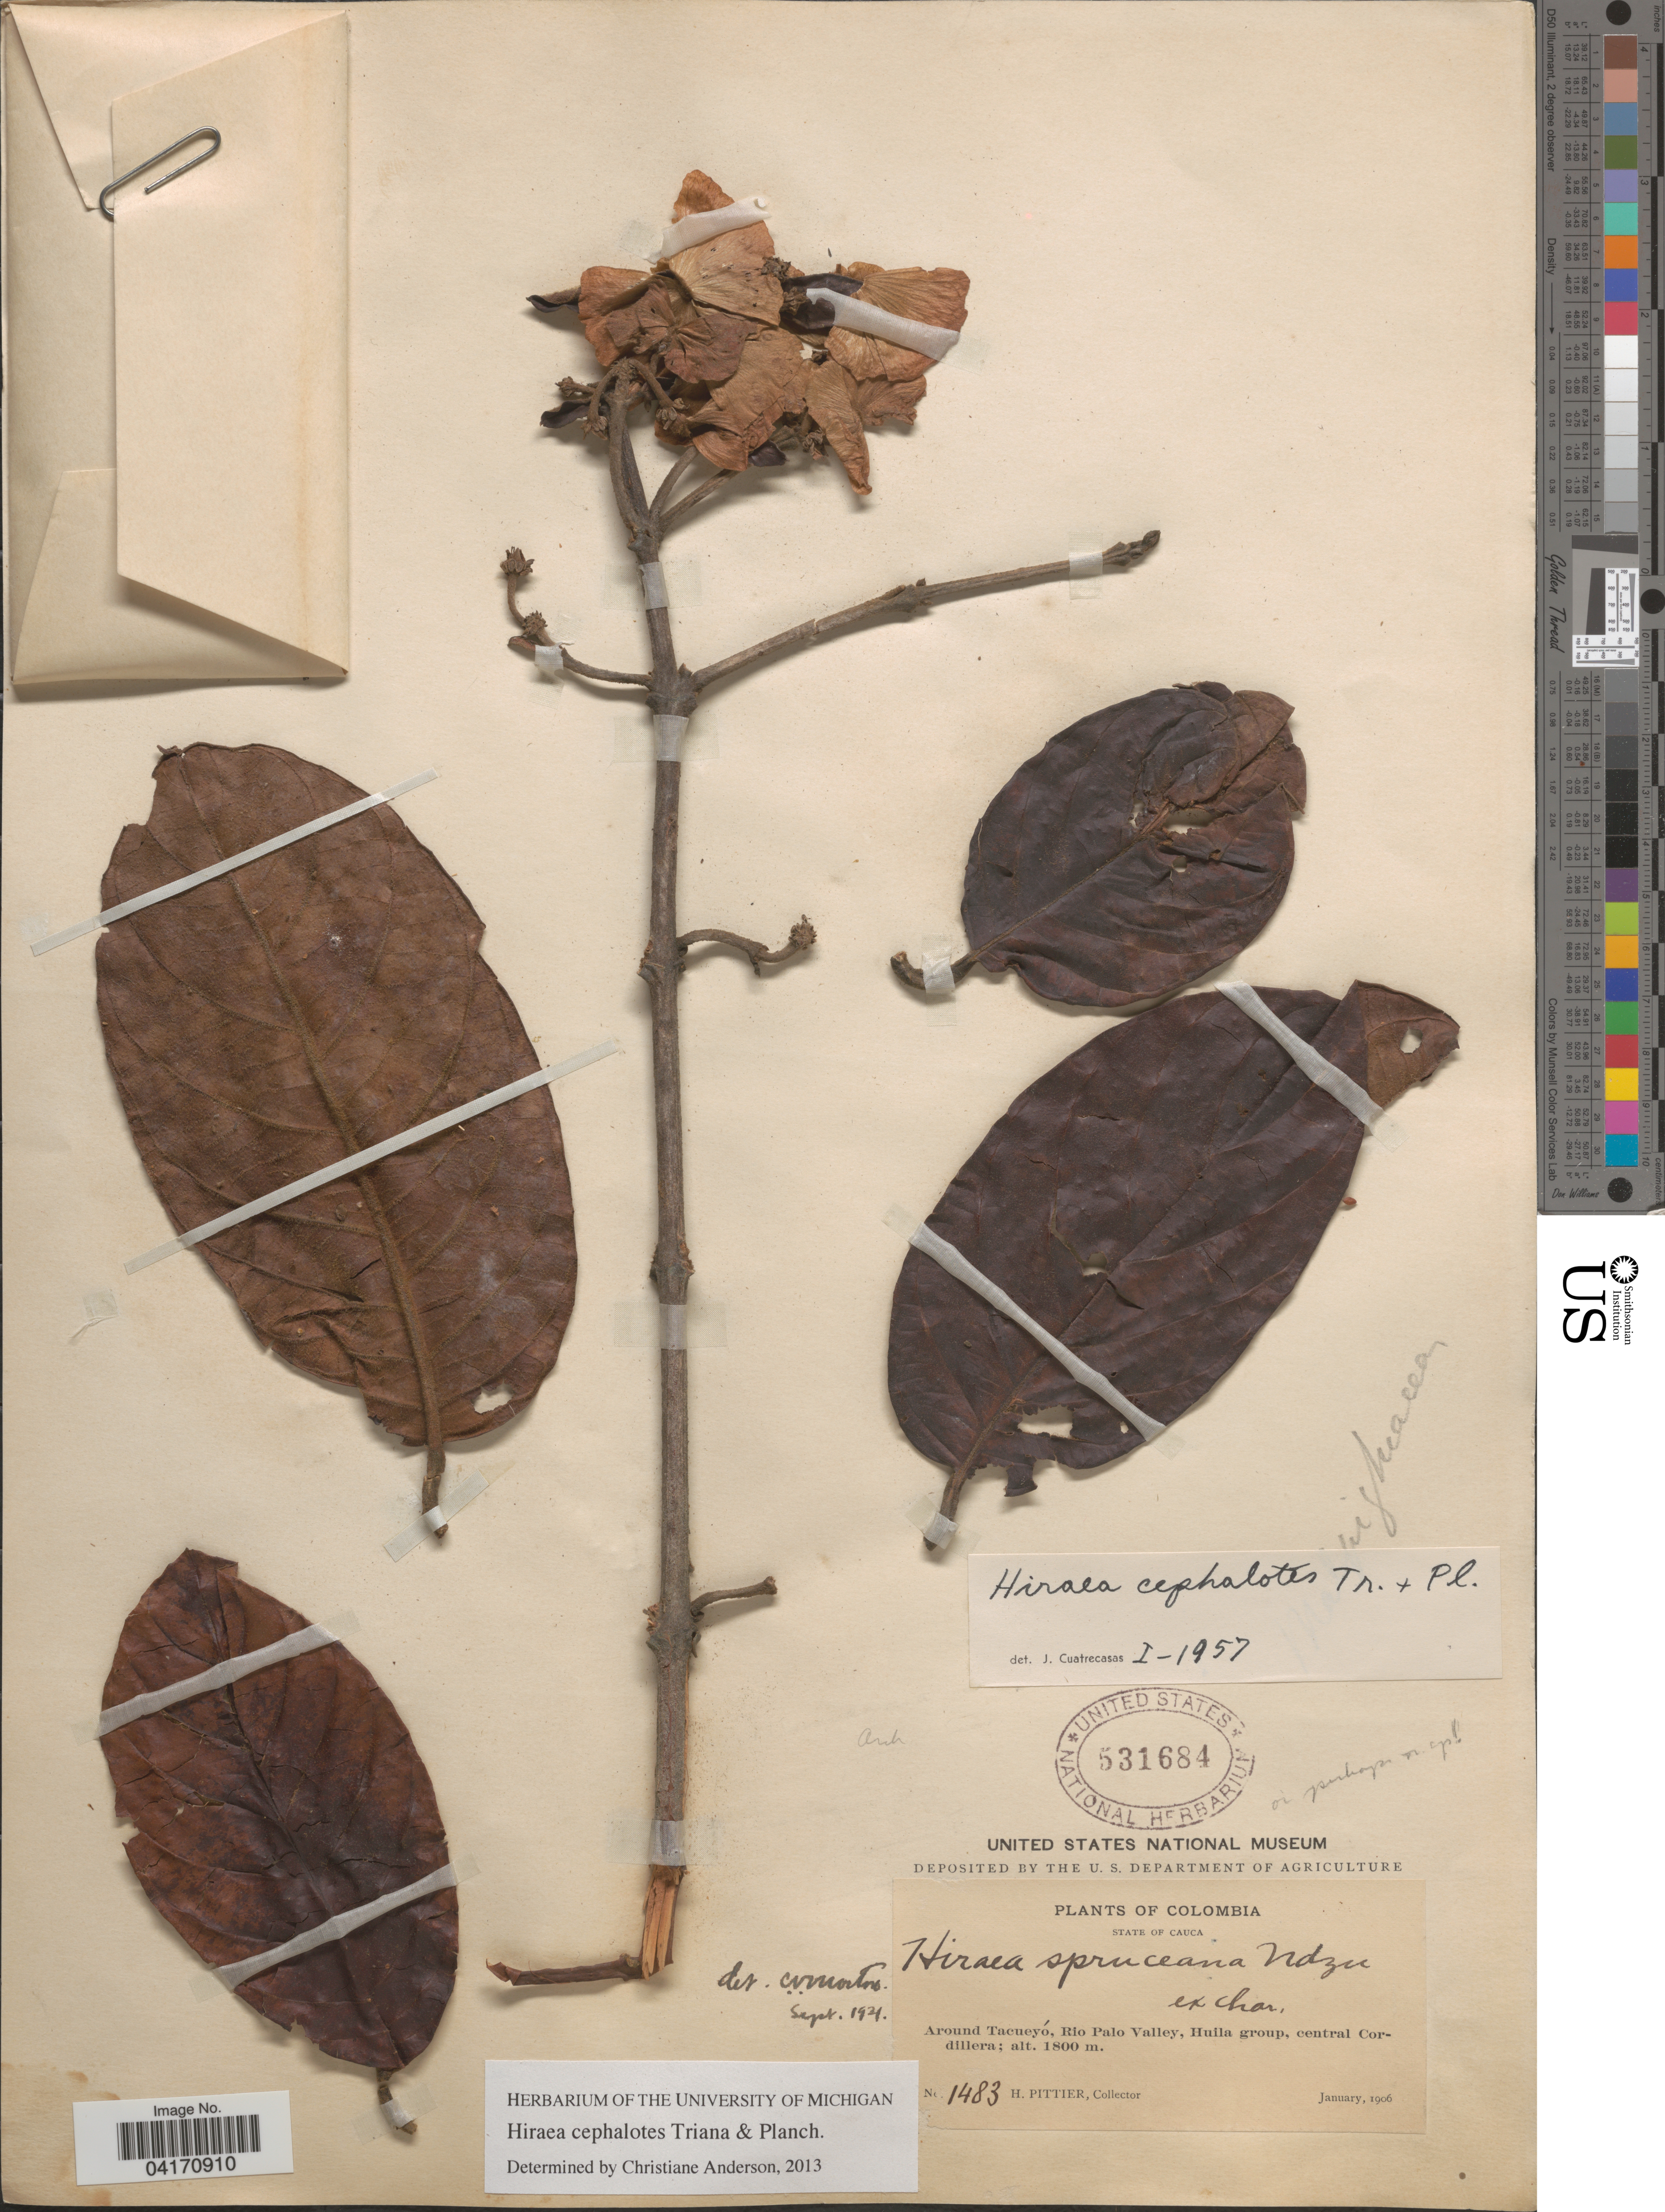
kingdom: Plantae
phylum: Tracheophyta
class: Magnoliopsida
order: Malpighiales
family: Malpighiaceae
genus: Hiraea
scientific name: Hiraea cephalotes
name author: Triana & Planch.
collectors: H. F. Pittier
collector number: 1483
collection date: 1906-01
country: Colombia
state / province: Cauca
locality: Aroung Taceuyó, Rio Palo Valley, Huila group, central Cordillera.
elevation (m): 1800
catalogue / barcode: US 531684